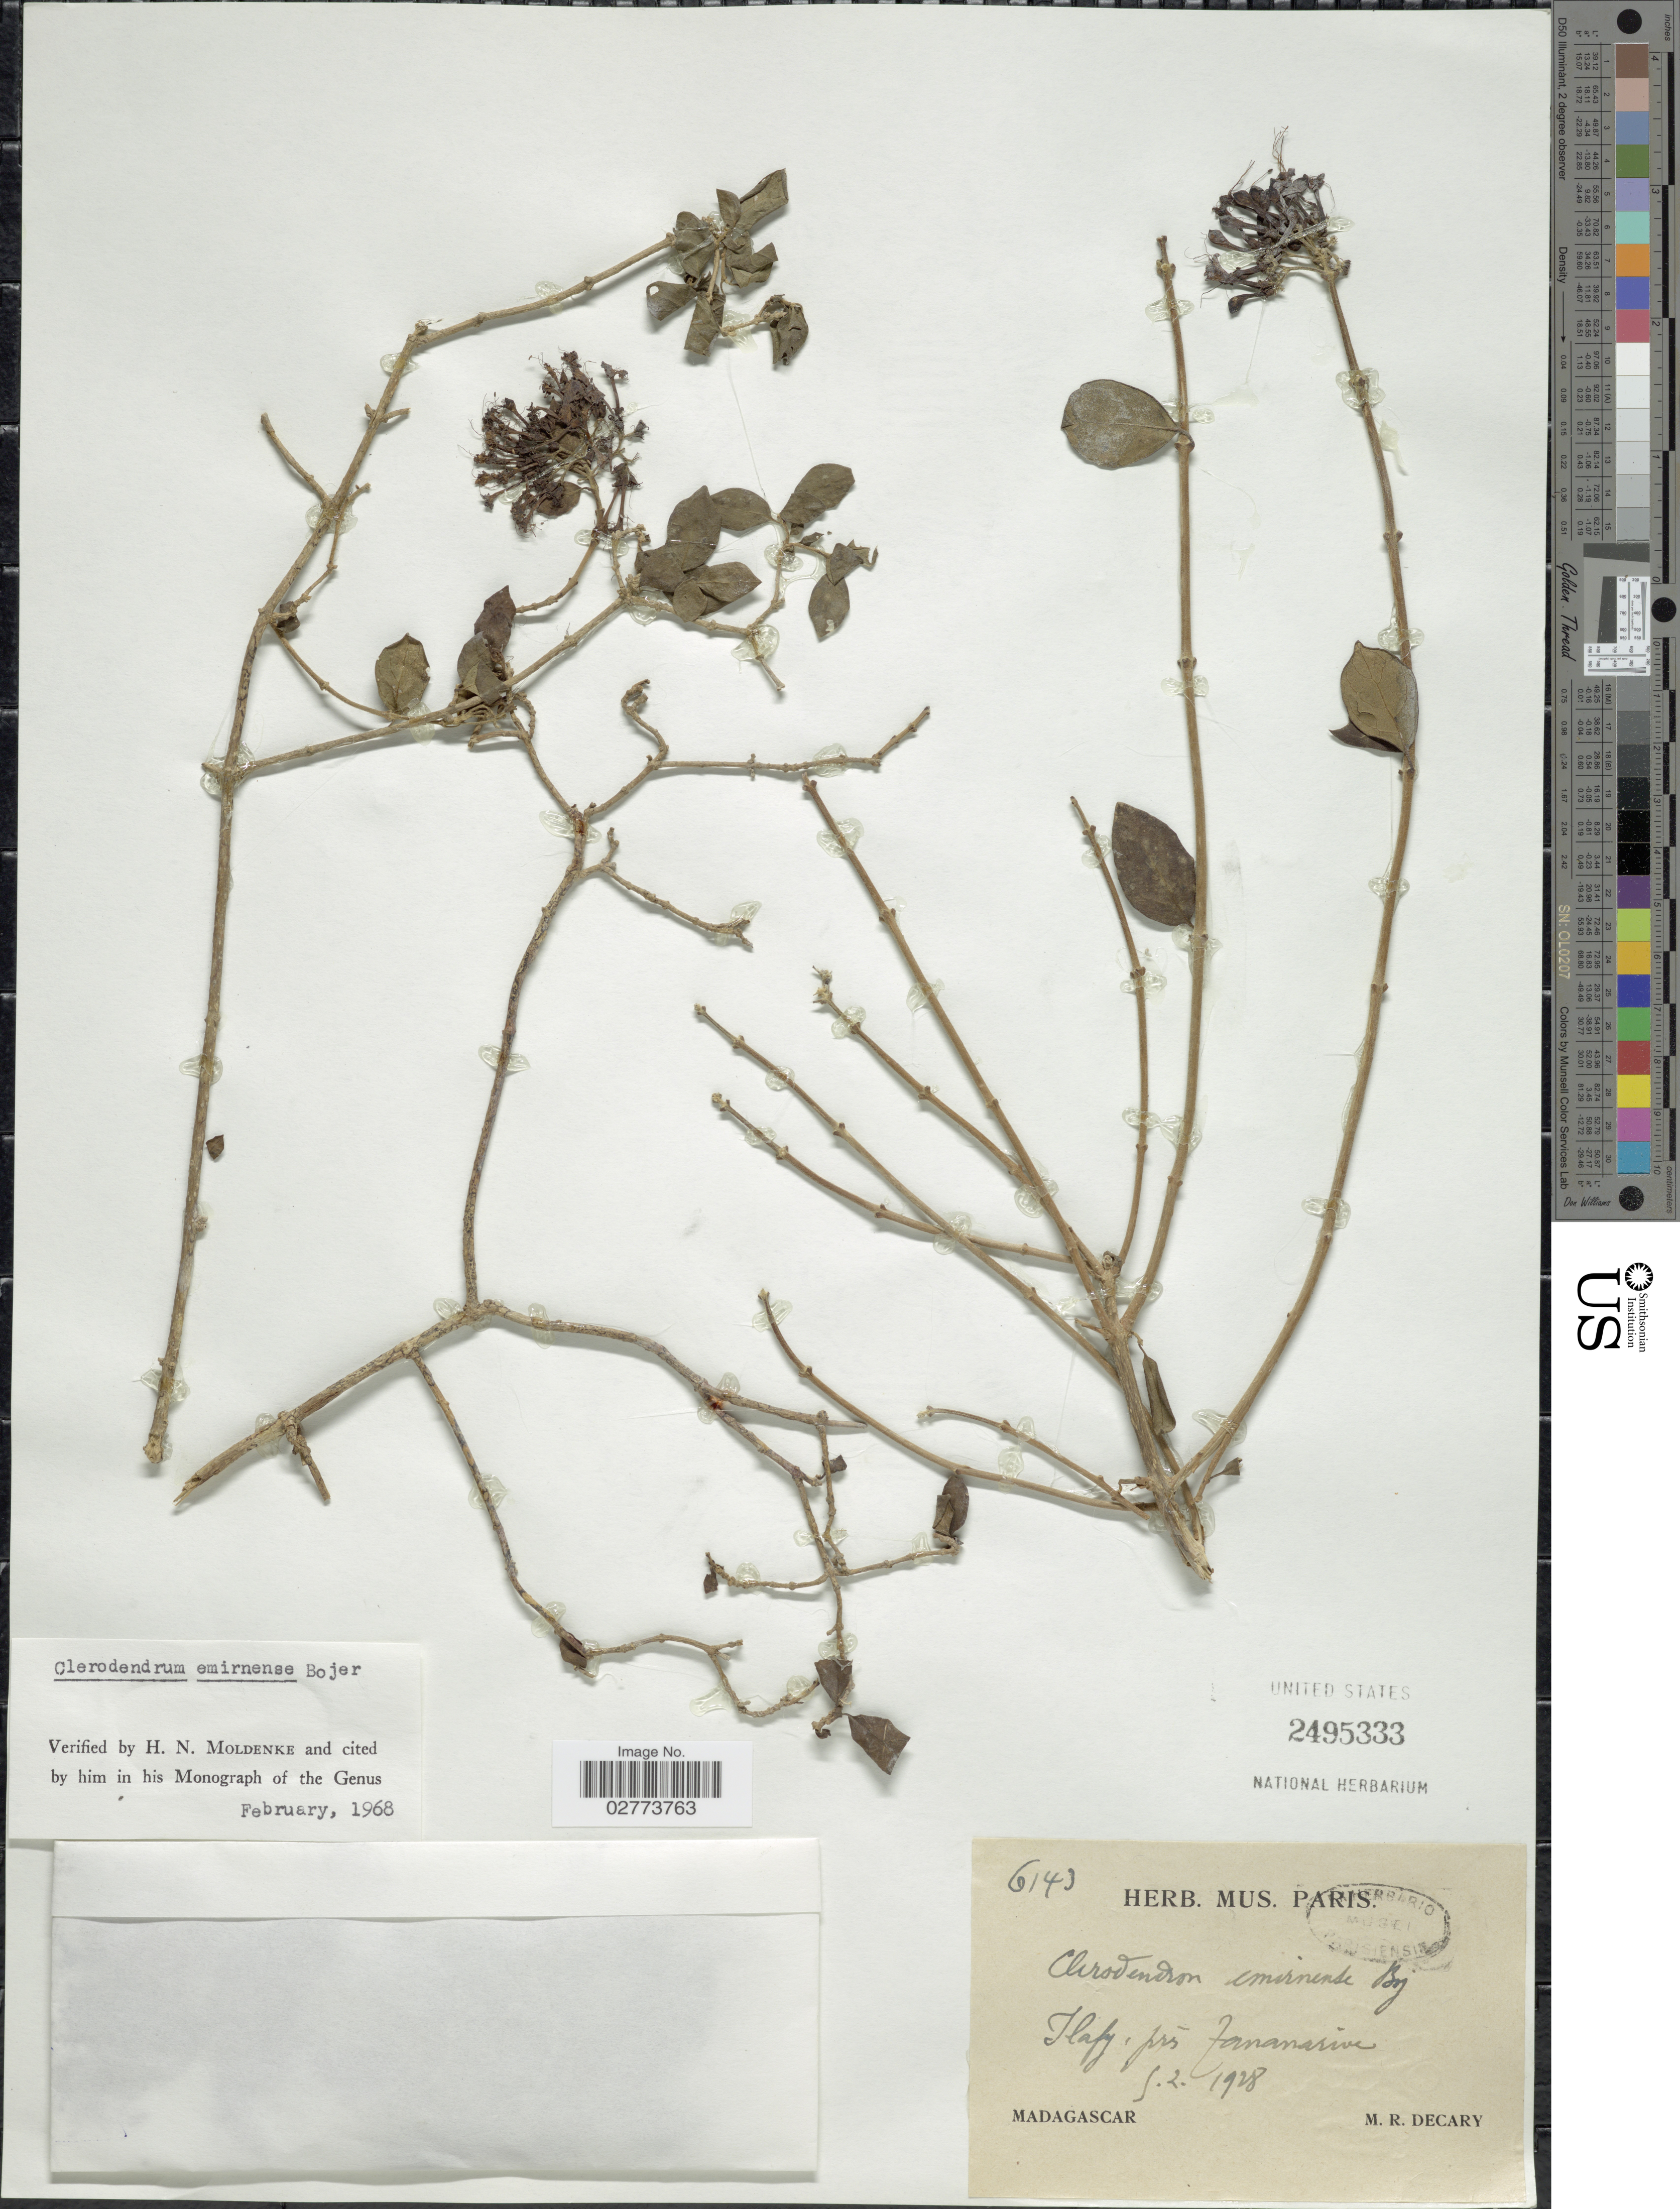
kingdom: Plantae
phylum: Tracheophyta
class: Magnoliopsida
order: Lamiales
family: Lamiaceae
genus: Clerodendrum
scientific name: Clerodendrum emirnense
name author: Bojer ex Hook.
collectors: R. Decary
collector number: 6143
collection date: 1928-02-05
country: Madagascar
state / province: Analamanga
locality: Ilafy, prés Tananarive [near Antananarivo]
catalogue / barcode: US 2495333